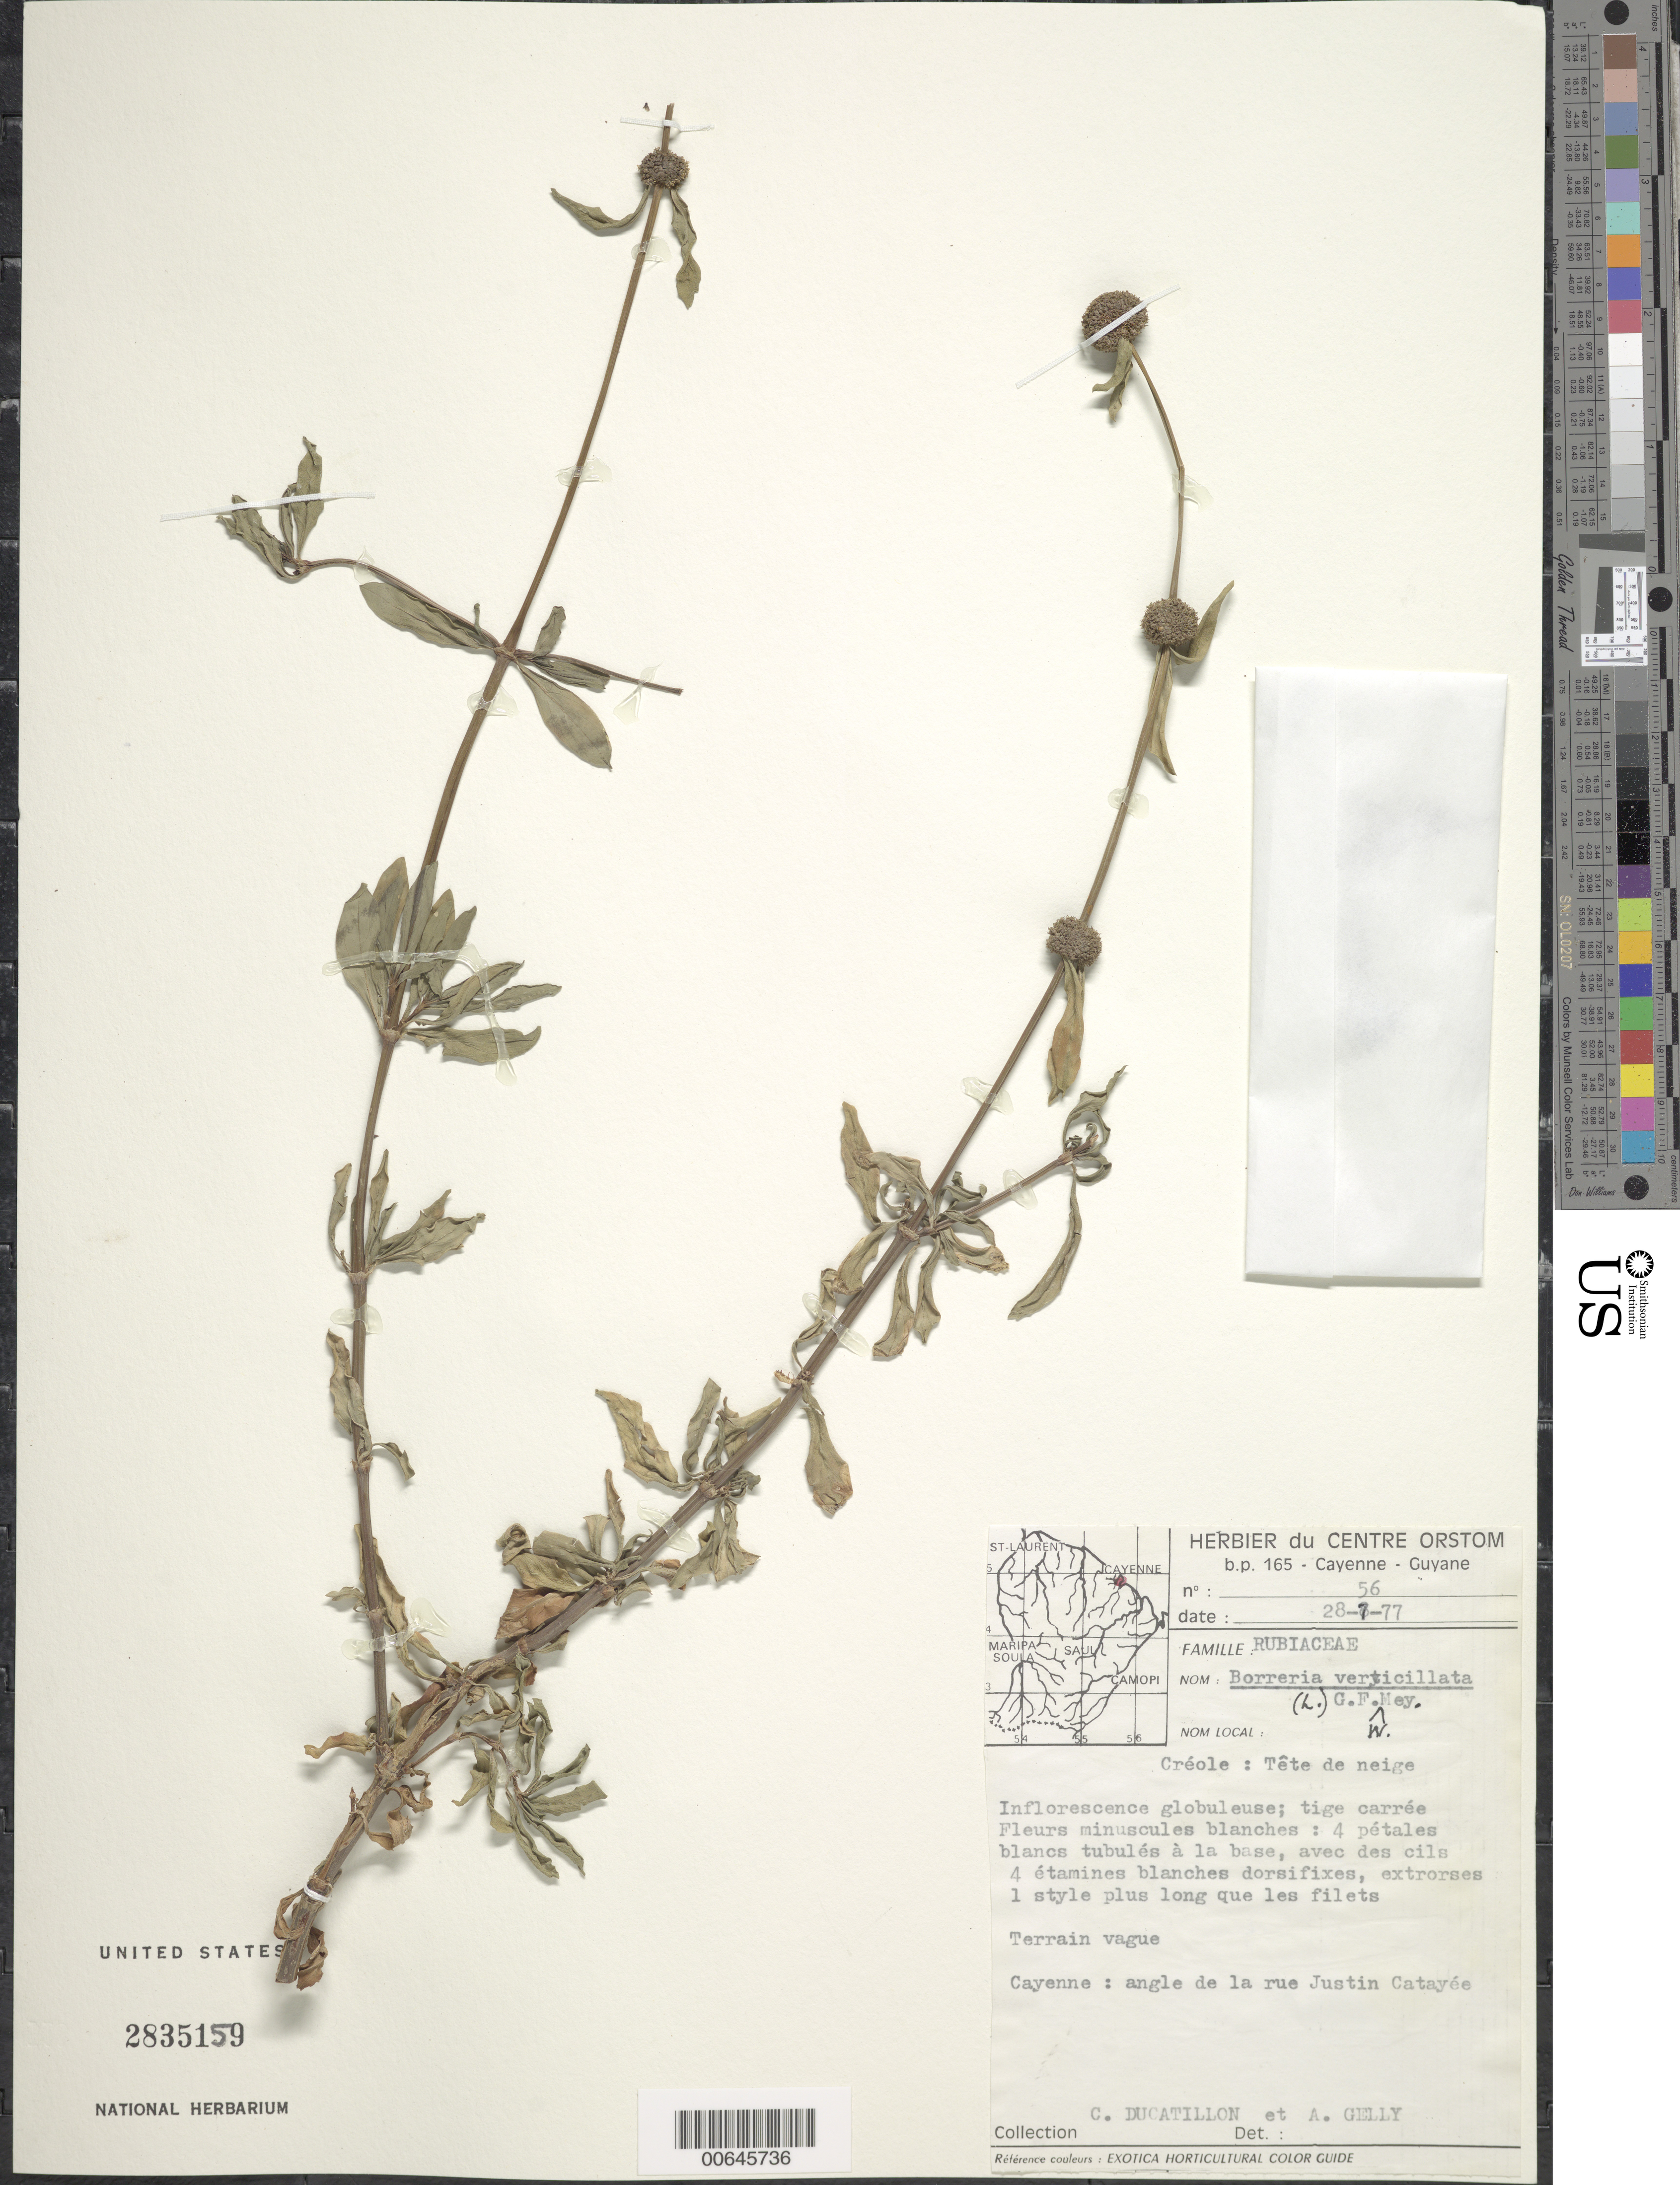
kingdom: Plantae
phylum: Tracheophyta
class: Magnoliopsida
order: Gentianales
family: Rubiaceae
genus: Borreria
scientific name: Borreria verticillata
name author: (L.) G. Mey.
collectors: C. Ducatillon & A. Gelly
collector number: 56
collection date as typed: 28-Jul-77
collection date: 1977-07-28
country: French Guiana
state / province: Cayenne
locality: Cayenne, Rue Justin Catayée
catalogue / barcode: US 2835159